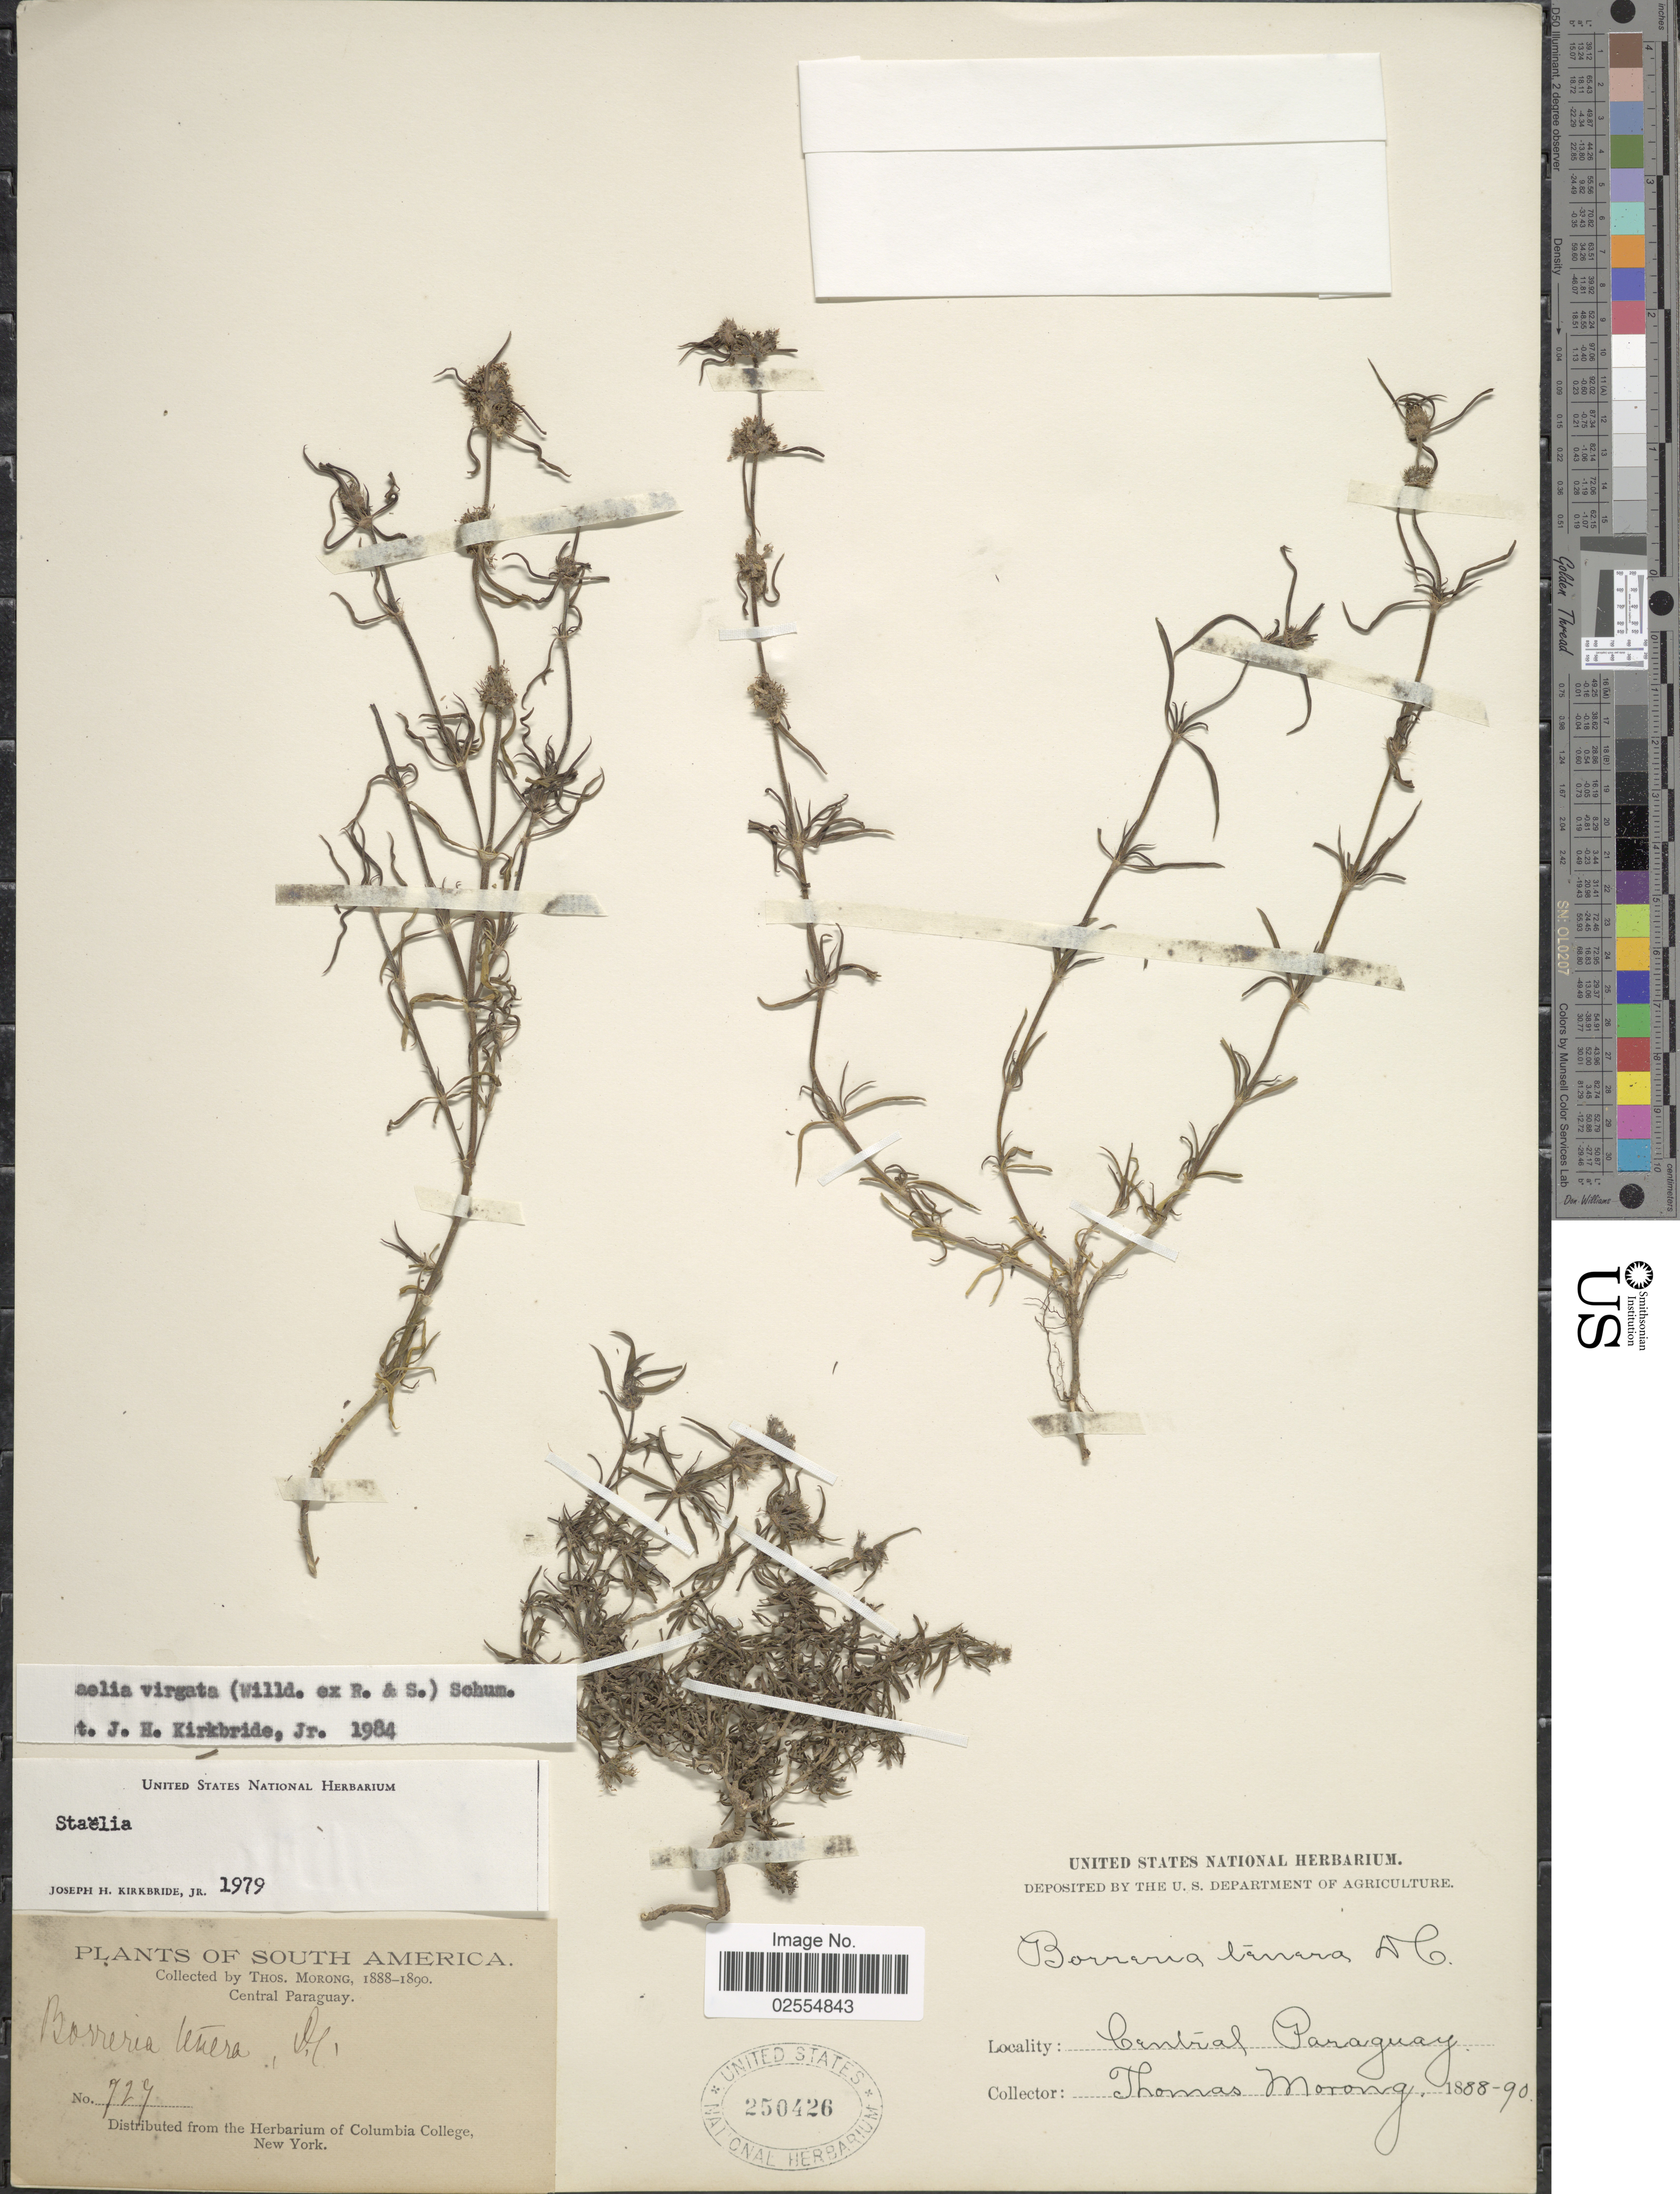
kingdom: Plantae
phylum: Tracheophyta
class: Magnoliopsida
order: Gentianales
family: Rubiaceae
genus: Staelia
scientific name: Staelia virgata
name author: (Link ex Roem. & Schult.) K. Schum.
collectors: ex herb. T. Morong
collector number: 729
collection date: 1888/1890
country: Paraguay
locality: Central Paraguay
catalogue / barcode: US 250426